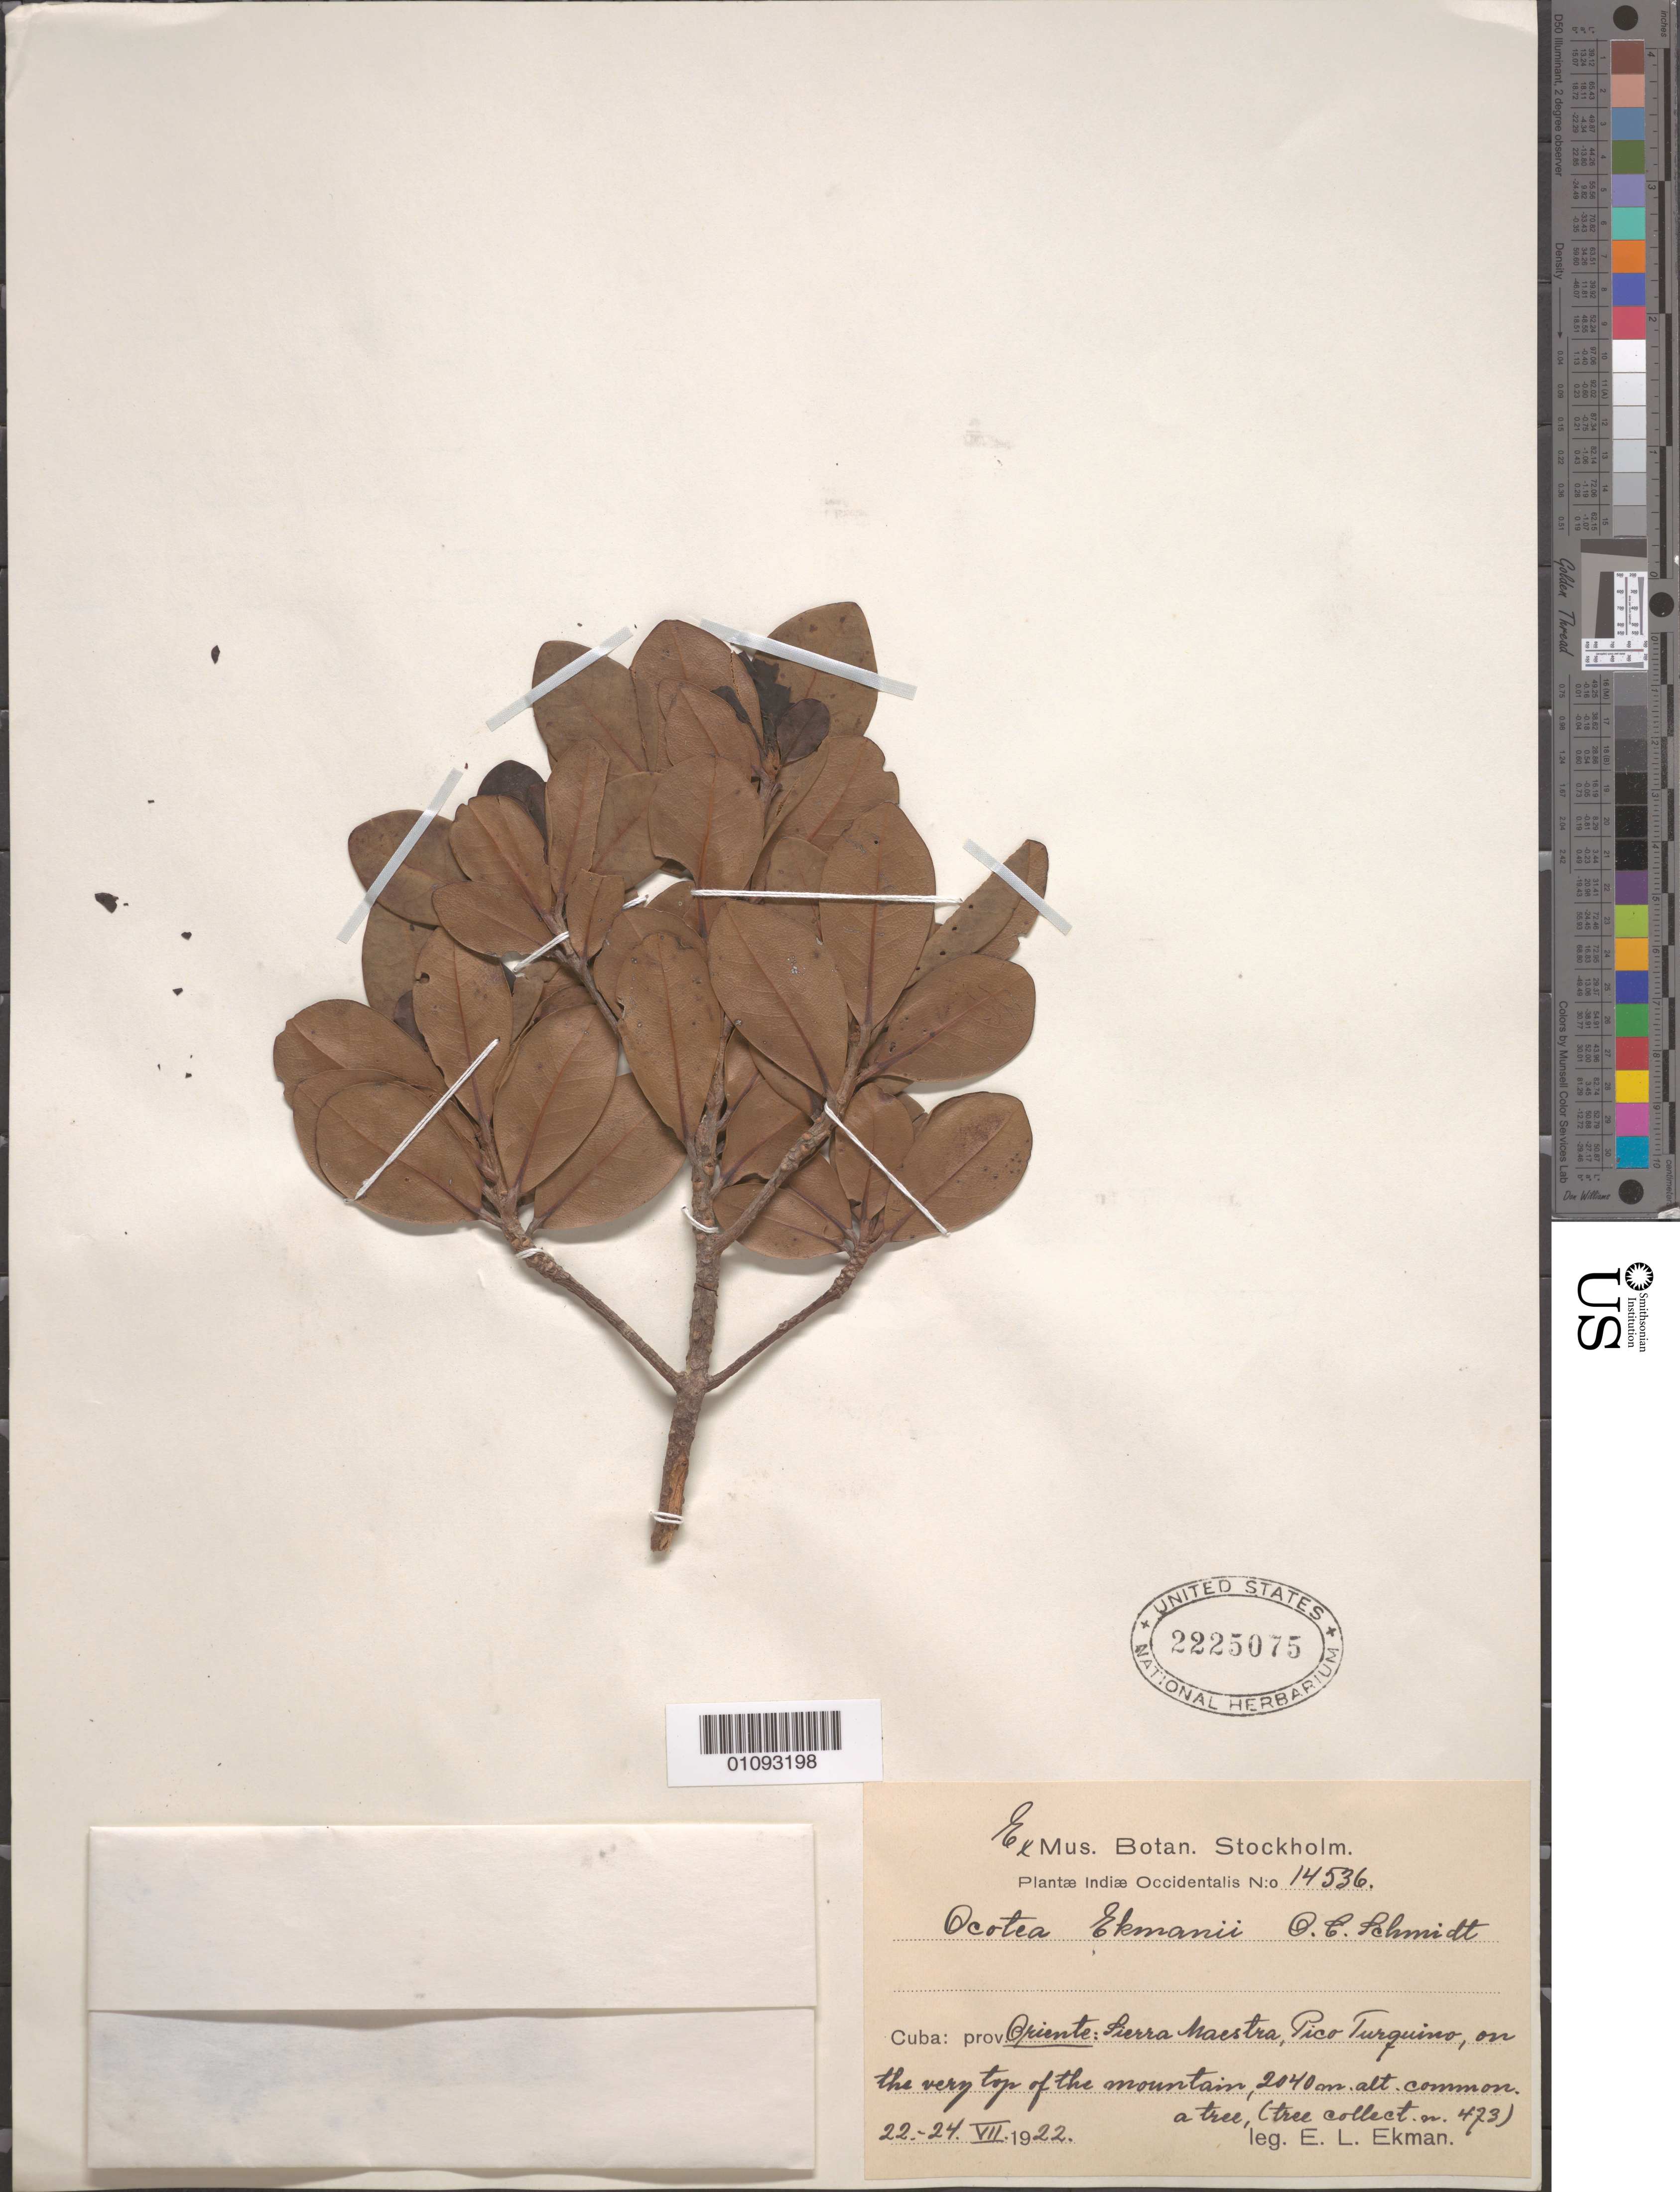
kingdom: Plantae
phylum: Tracheophyta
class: Magnoliopsida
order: Laurales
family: Lauraceae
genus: Ocotea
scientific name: Ocotea ekmanii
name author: O.C. Schmidt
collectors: E. L. Ekman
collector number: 14536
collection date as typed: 22 Jul 1922 to 24 Jul 1922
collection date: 1922-07-22/1922-07-24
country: Cuba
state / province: Oriente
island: Cuba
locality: Pico Turquino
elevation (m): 2040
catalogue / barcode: US 2225075